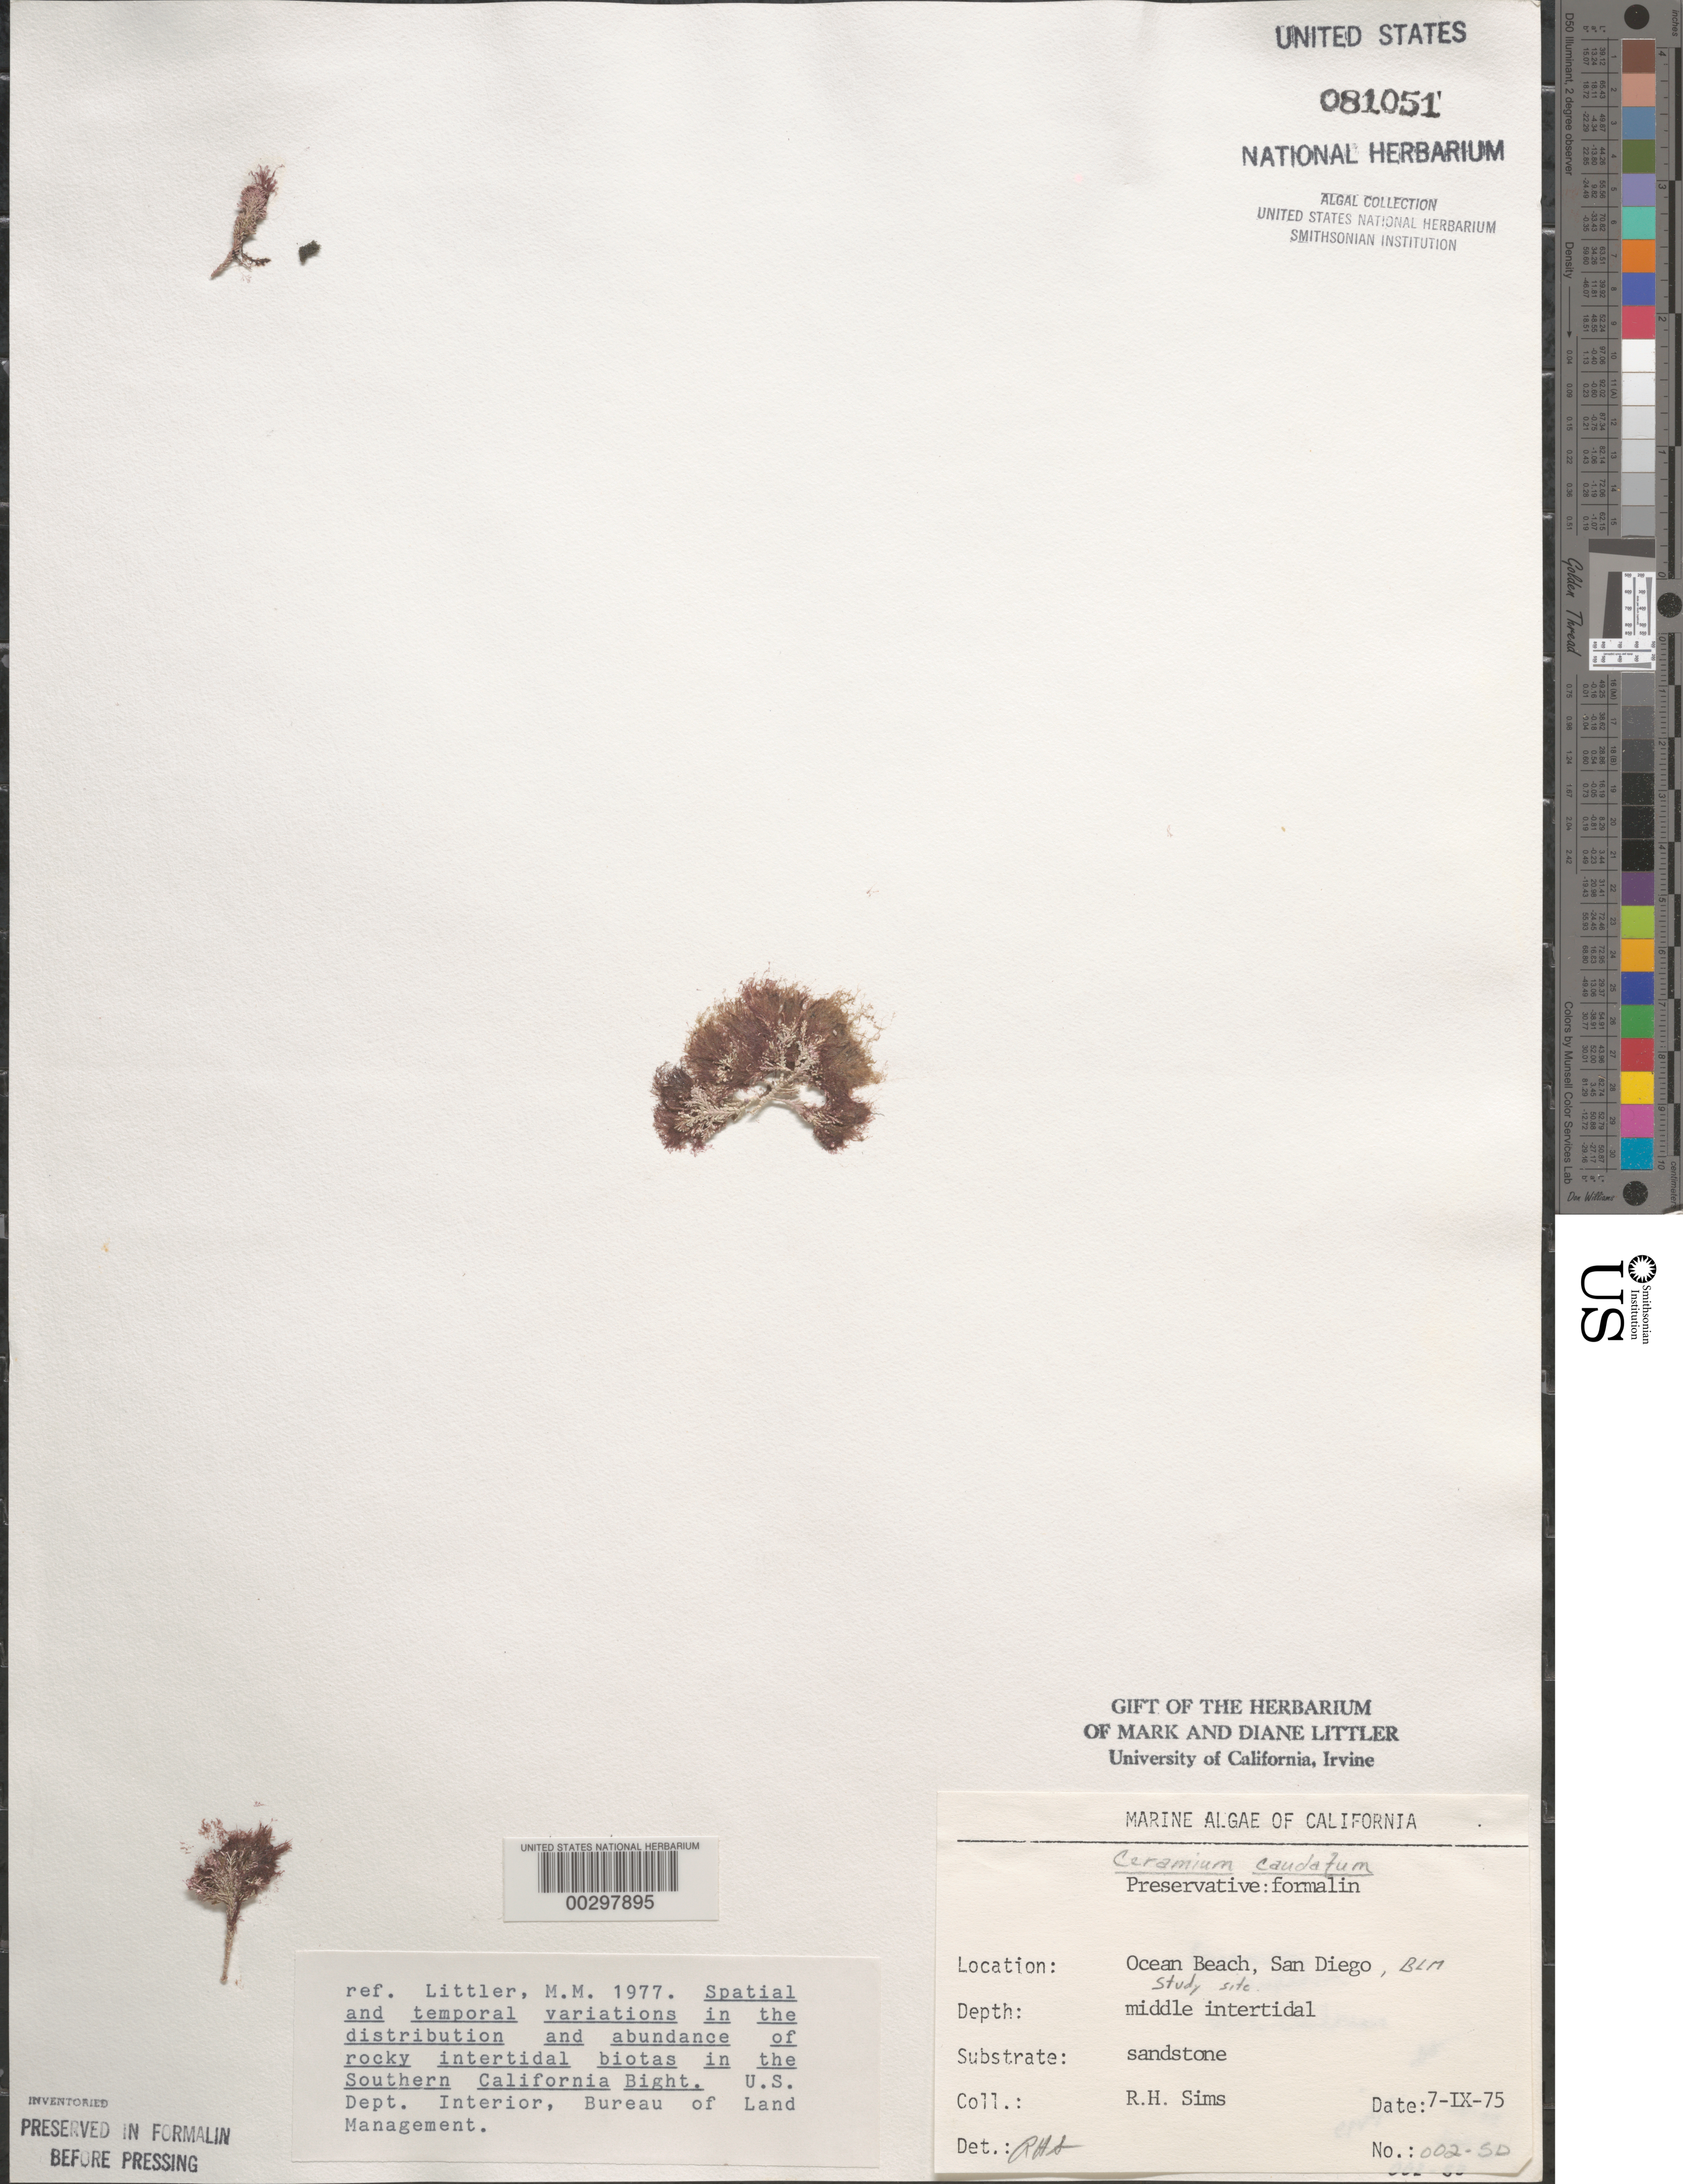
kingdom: Plantae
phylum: Rhodophyta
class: Florideophyceae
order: Ceramiales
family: Ceramiaceae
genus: Ceramium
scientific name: Ceramium caudatum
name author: Setchell & N.L. Gardner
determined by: Sims, Robert H.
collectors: R. H. Sims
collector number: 002-sd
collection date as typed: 07 Sep 1975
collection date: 1975-09-07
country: United States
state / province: California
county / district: San Diego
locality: End of Del Monte Street, Ocean Beach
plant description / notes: BLM-SOCALBIGHT Rocky Intertidal Survey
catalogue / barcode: US 81051